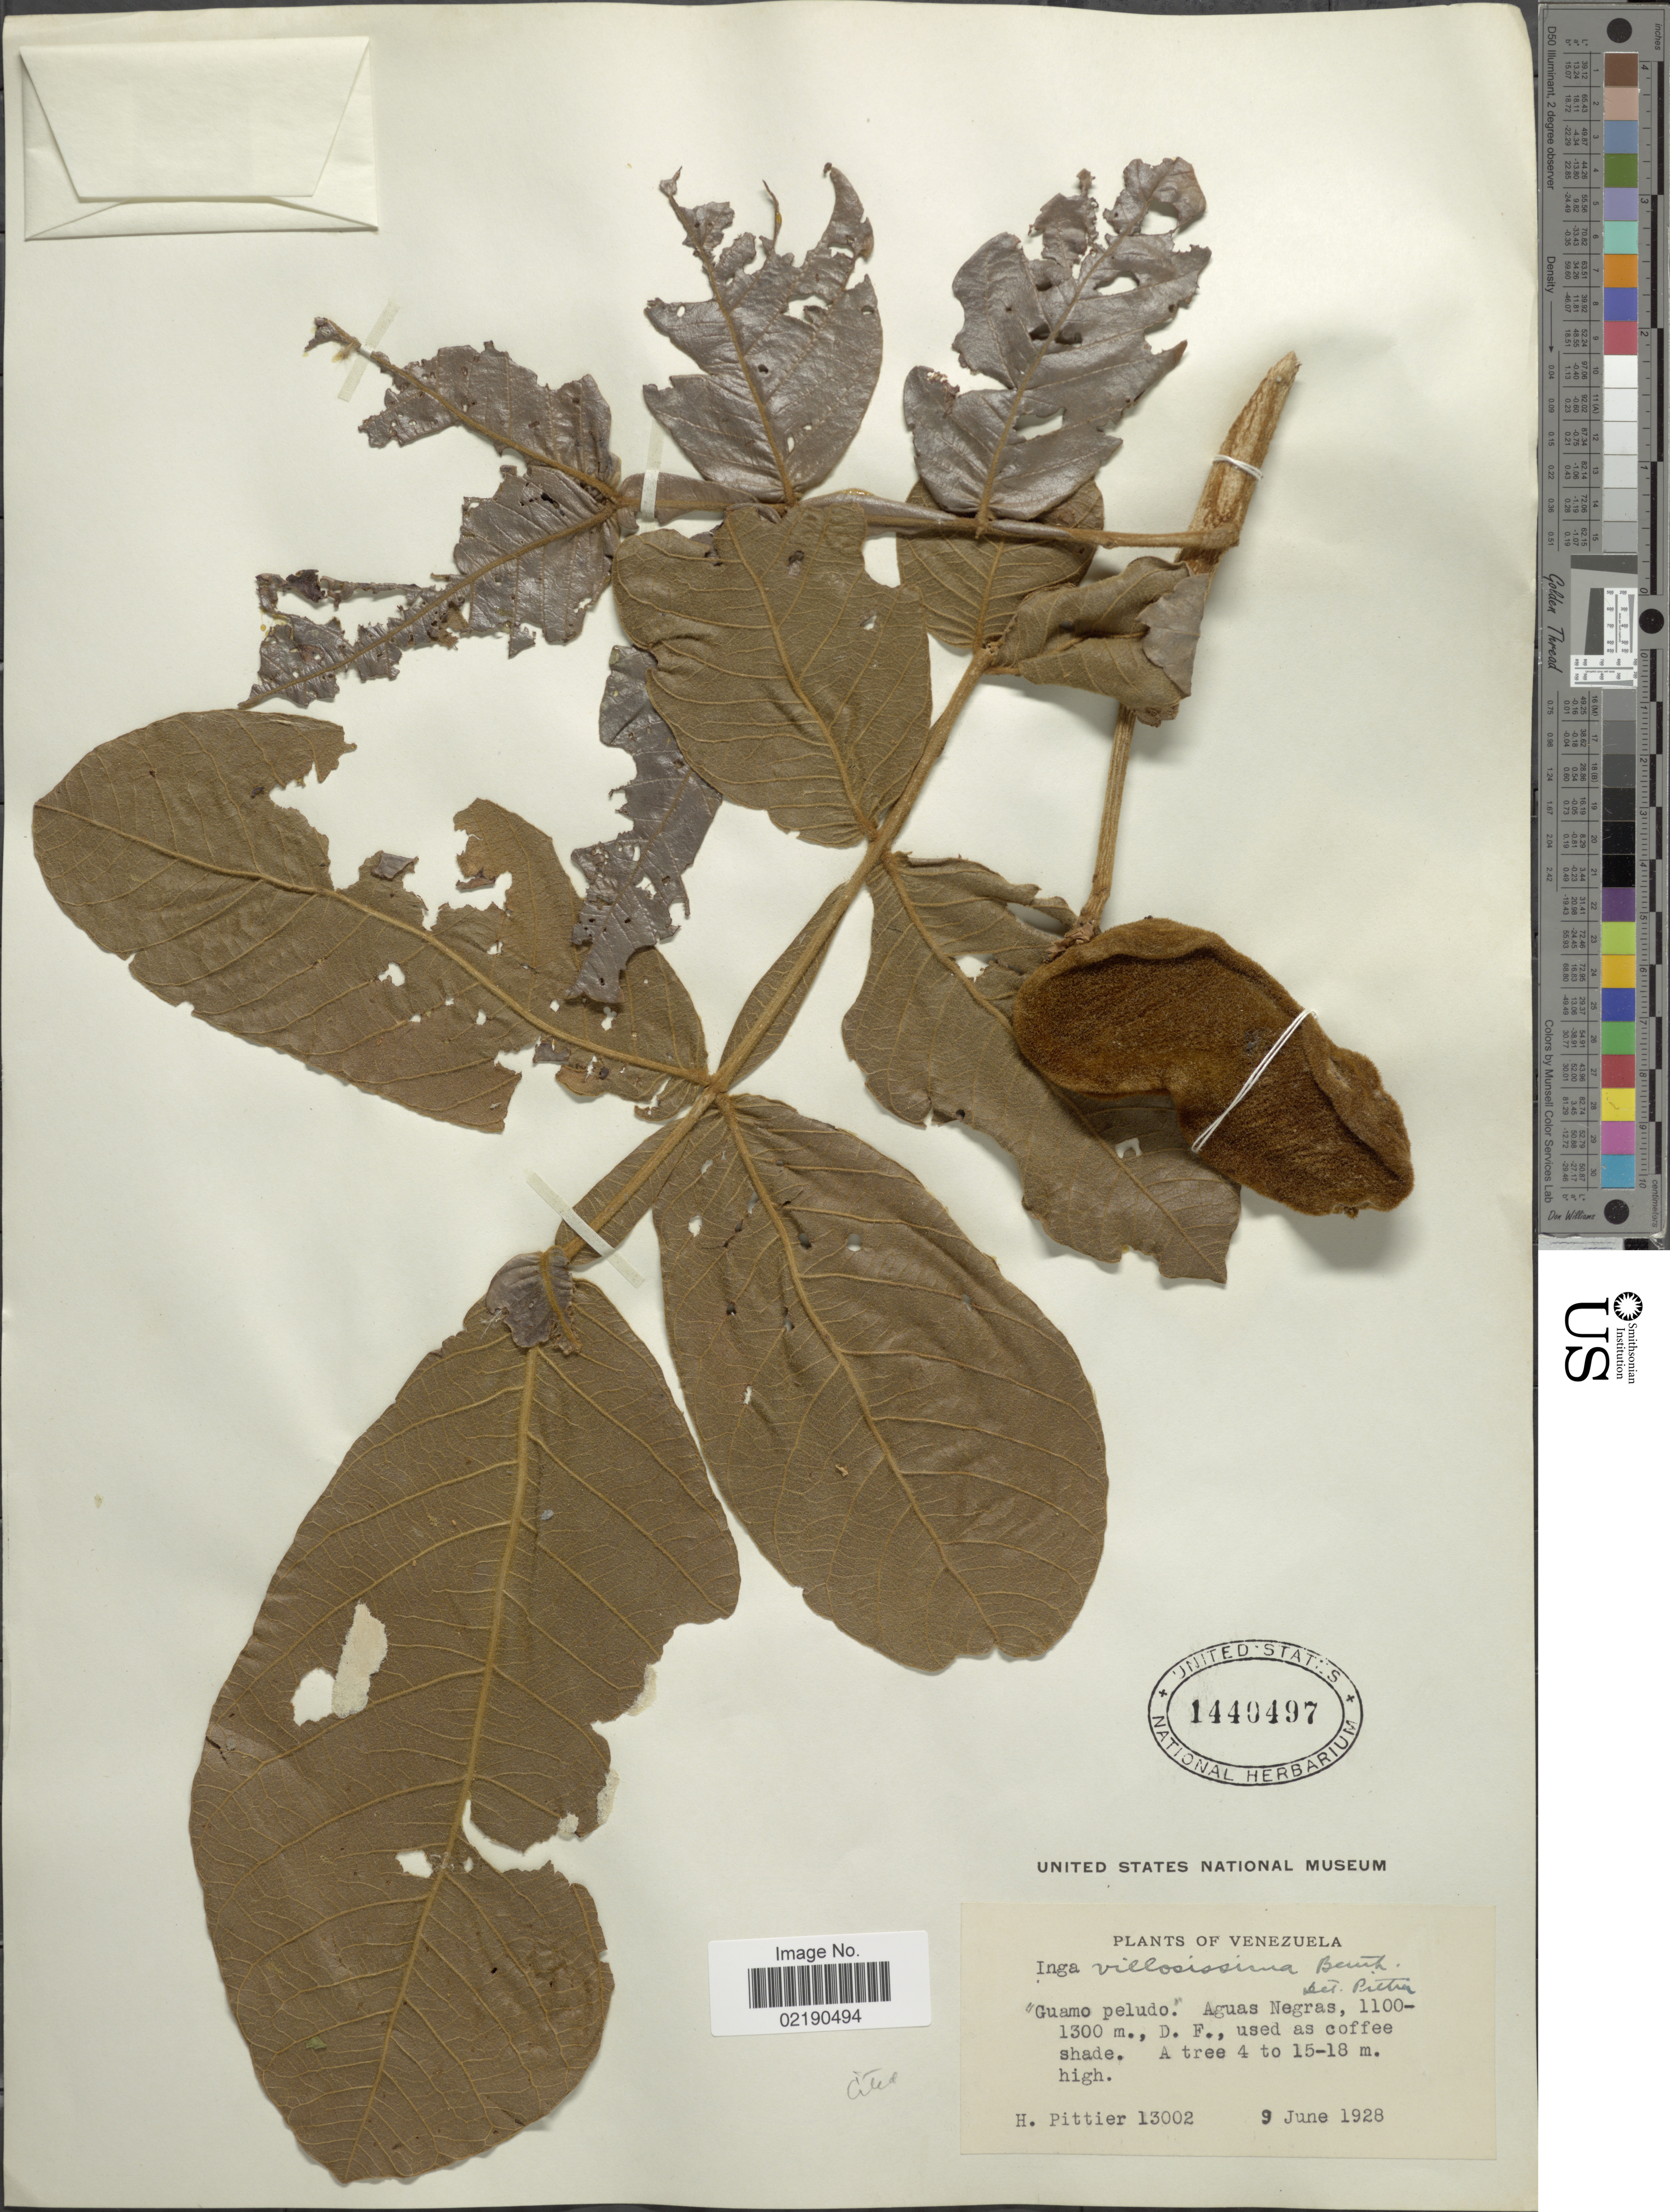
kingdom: Plantae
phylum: Tracheophyta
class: Magnoliopsida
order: Fabales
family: Fabaceae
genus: Inga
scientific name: Inga villosissima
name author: Benth.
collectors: H. F. Pittier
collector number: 13002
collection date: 1928-06-09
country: Venezuela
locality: Aguas Negras, D. F.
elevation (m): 1100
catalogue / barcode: US 1440497